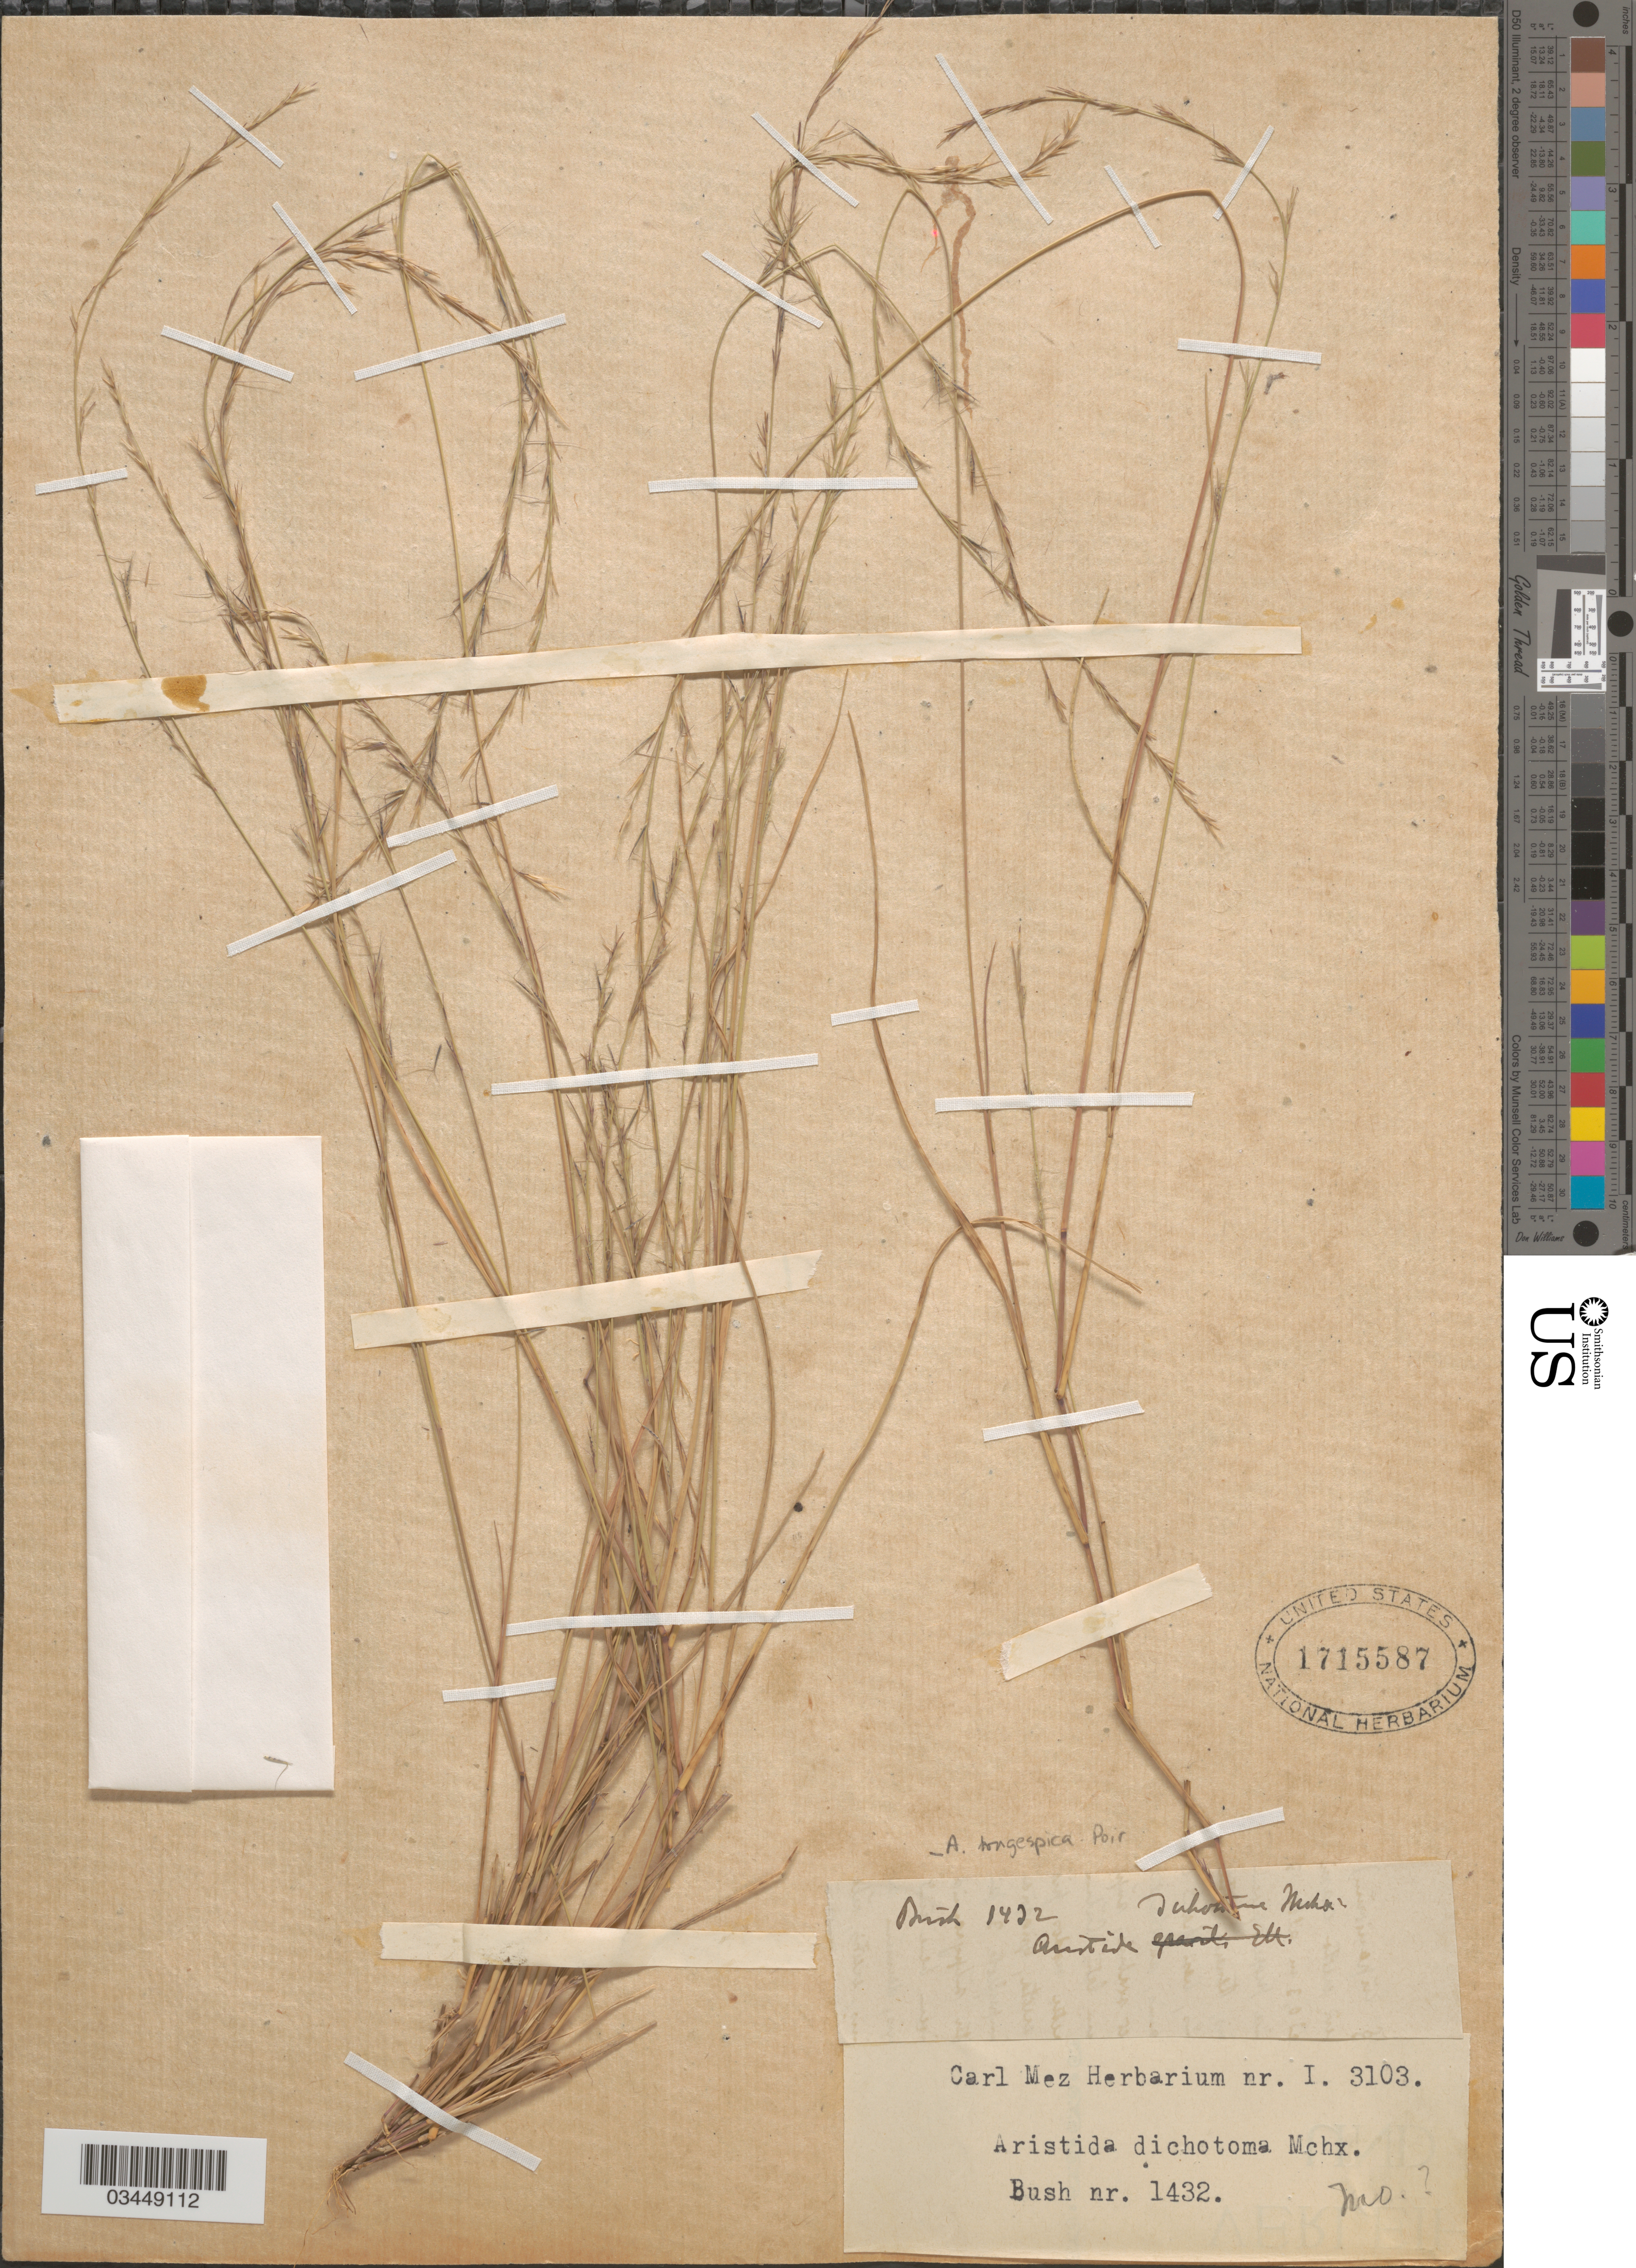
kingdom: Plantae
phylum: Tracheophyta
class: Liliopsida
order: Poales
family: Poaceae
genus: Aristida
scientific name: Aristida dichotoma var. dichotoma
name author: Michx.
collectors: -- Bush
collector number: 1432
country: United States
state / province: Missouri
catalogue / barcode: US 1715587